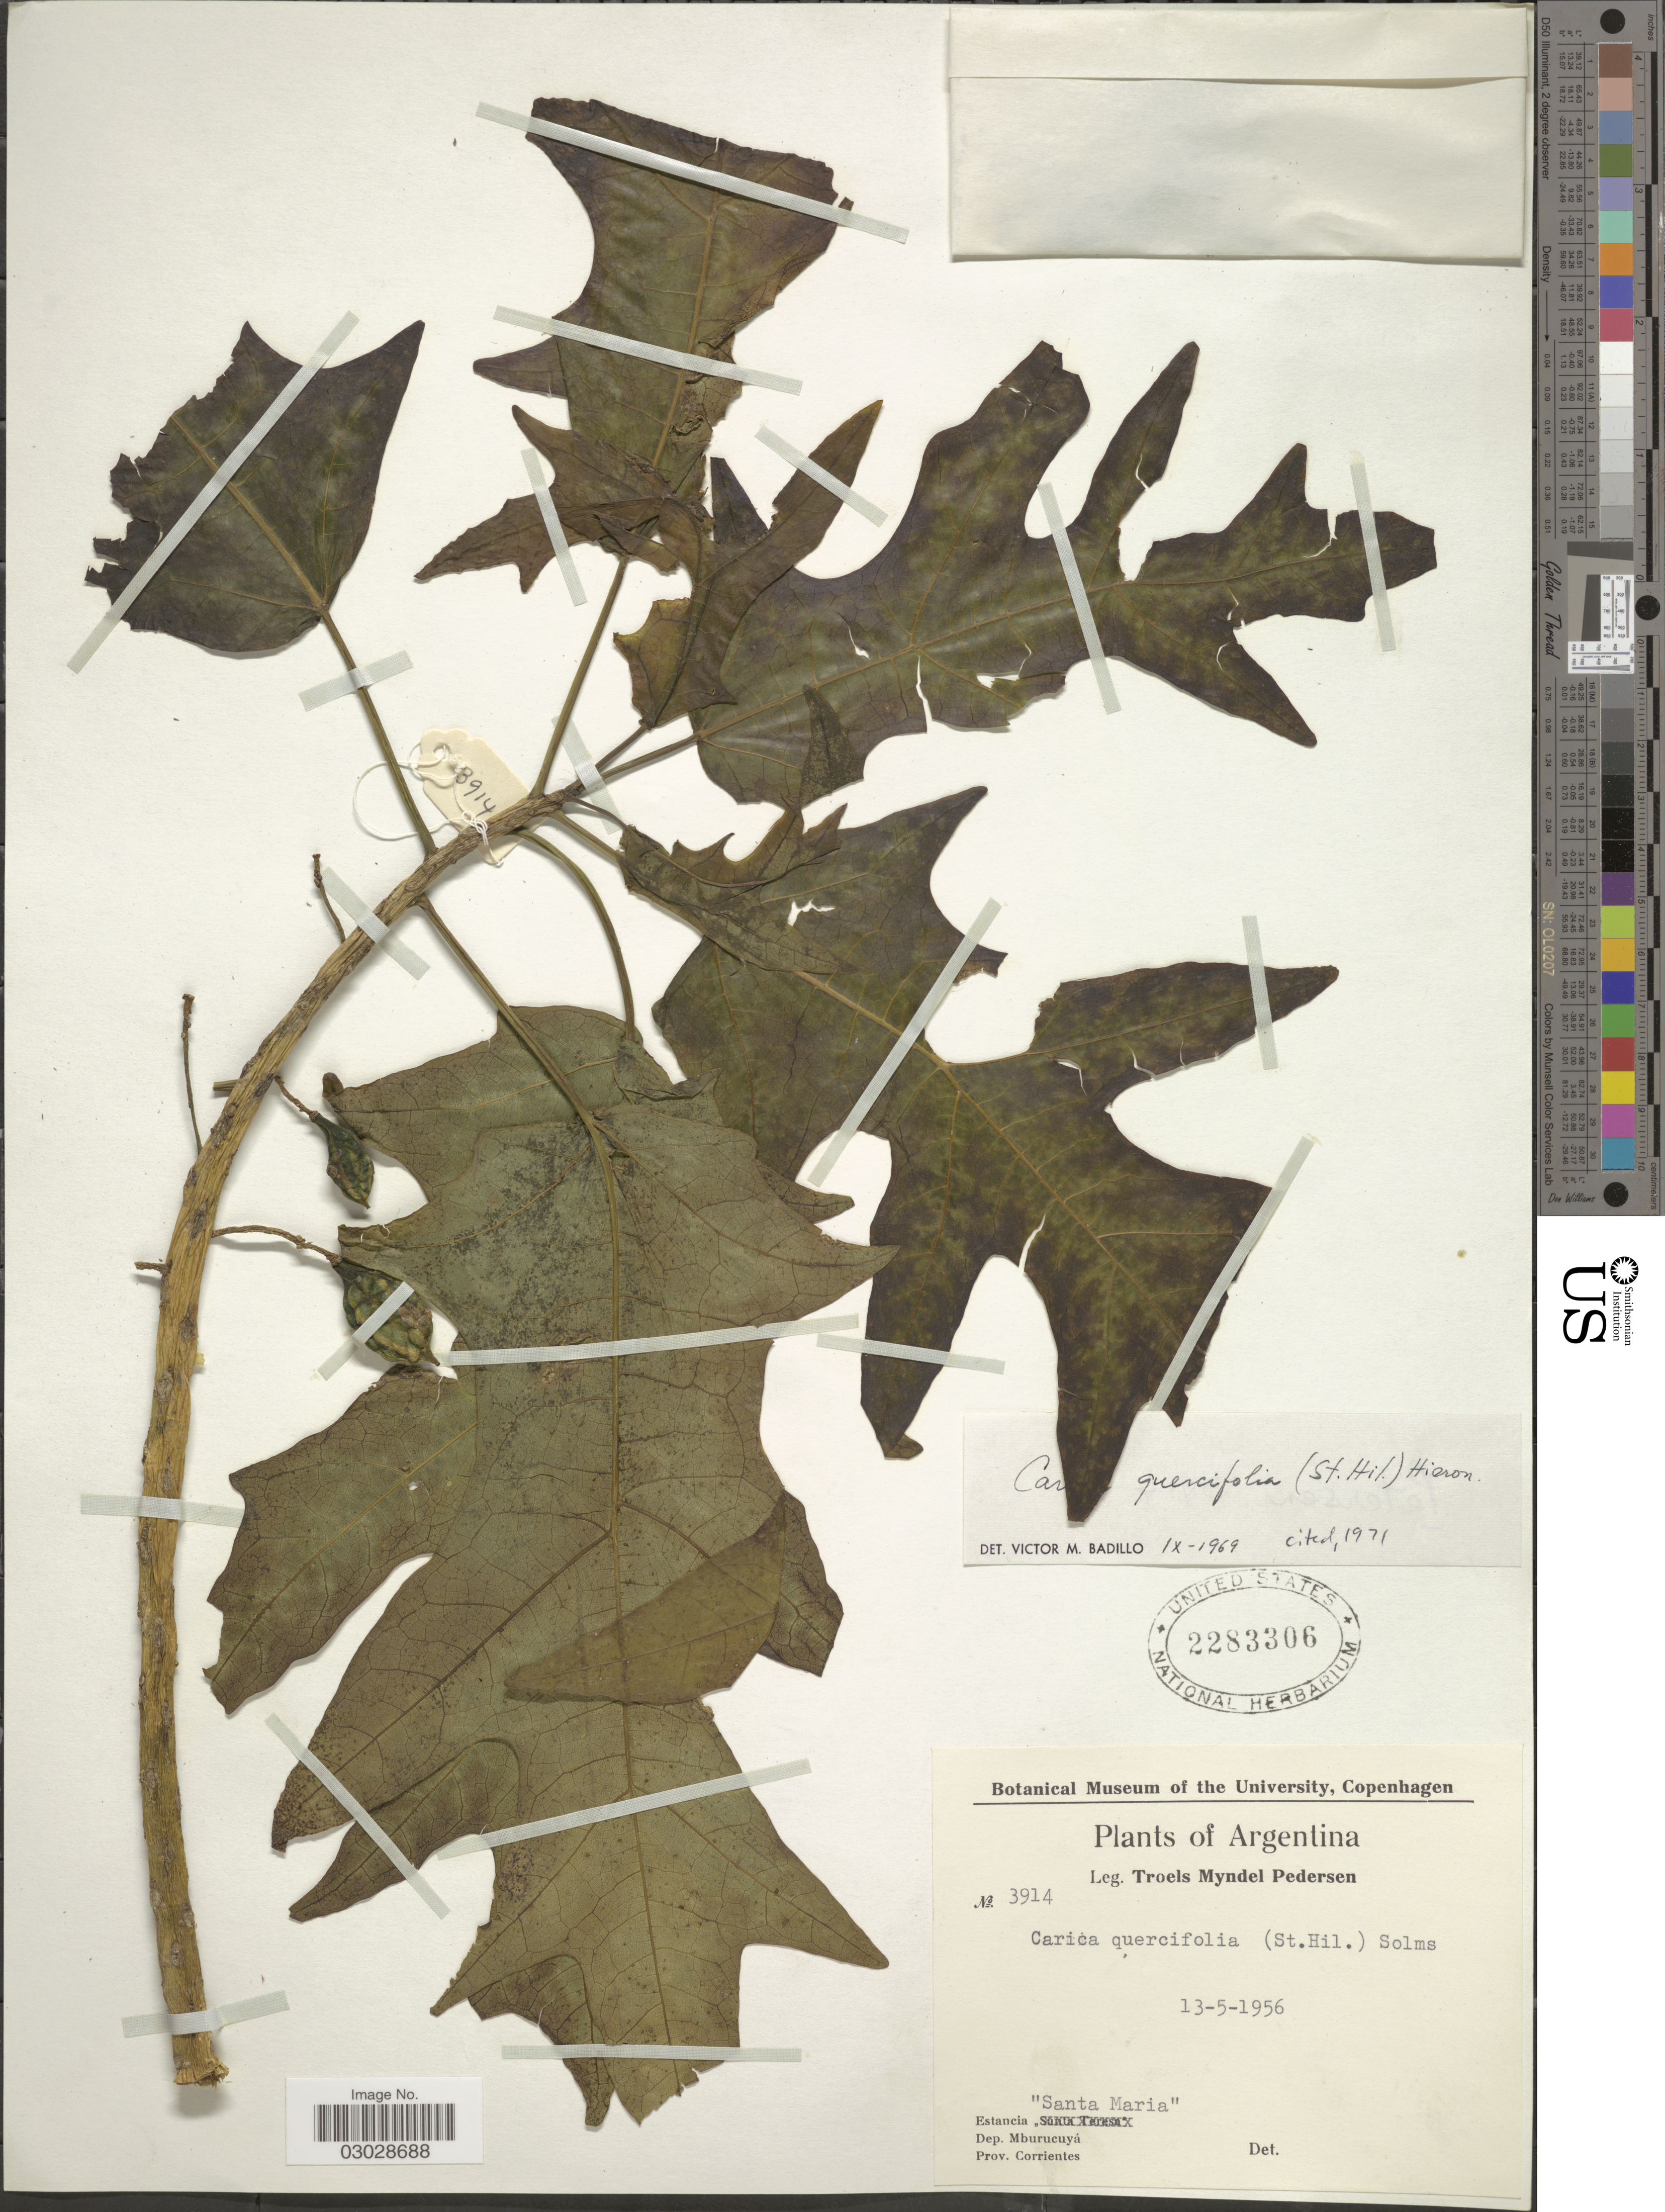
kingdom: Plantae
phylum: Tracheophyta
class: Magnoliopsida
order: Brassicales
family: Caricaceae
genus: Vasconcellea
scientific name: Vasconcellea quercifolia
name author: A. St.-Hil.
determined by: Strong, M. T., (US), Smithsonian Institution - National Museum of Natural History (UNITED STATES)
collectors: T. Pederson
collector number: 3914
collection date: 1956-05-13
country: Argentina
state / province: Corrientes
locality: Estancia "Santa Maria", Dep. Mburucuyá.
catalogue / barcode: US 2283306